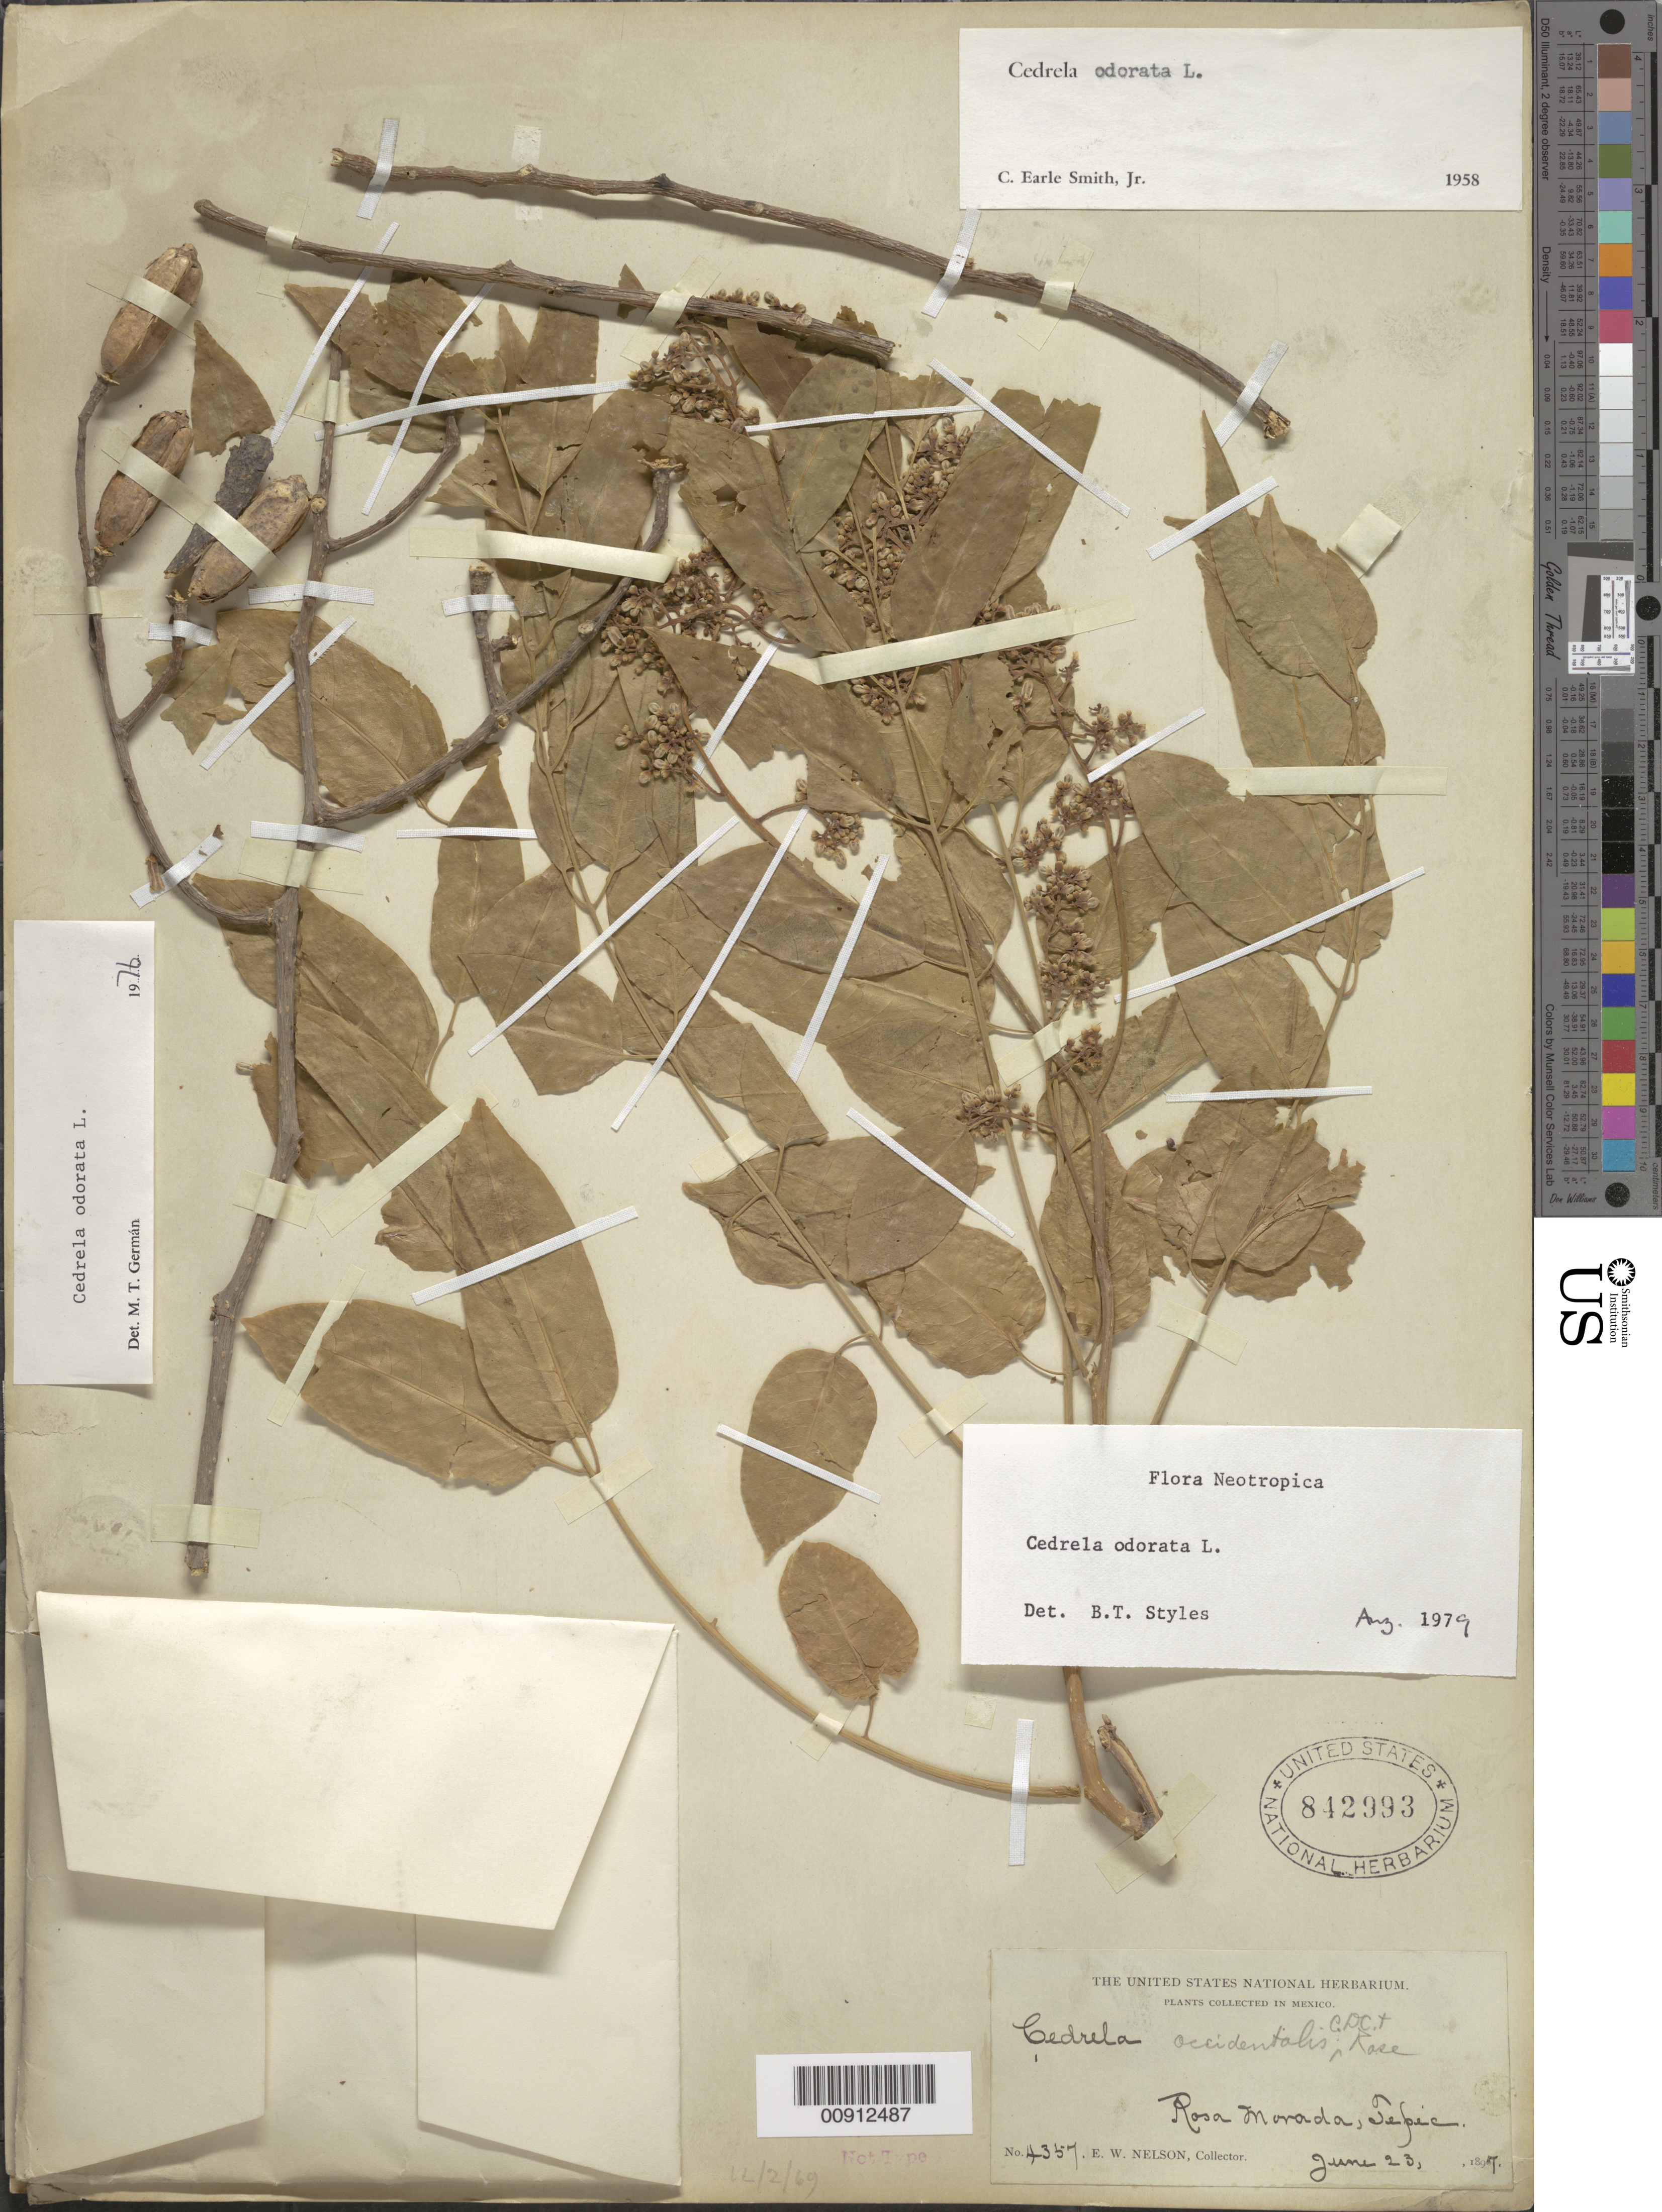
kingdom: Plantae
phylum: Tracheophyta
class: Magnoliopsida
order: Sapindales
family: Meliaceae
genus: Cedrela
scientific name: Cedrela odorata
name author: L.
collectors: E. W. Nelson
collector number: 4357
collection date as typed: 23 Jun 1897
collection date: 1897-06-23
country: Mexico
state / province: Nayarit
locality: Rosa Morada, Tepic.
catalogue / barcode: US 842993